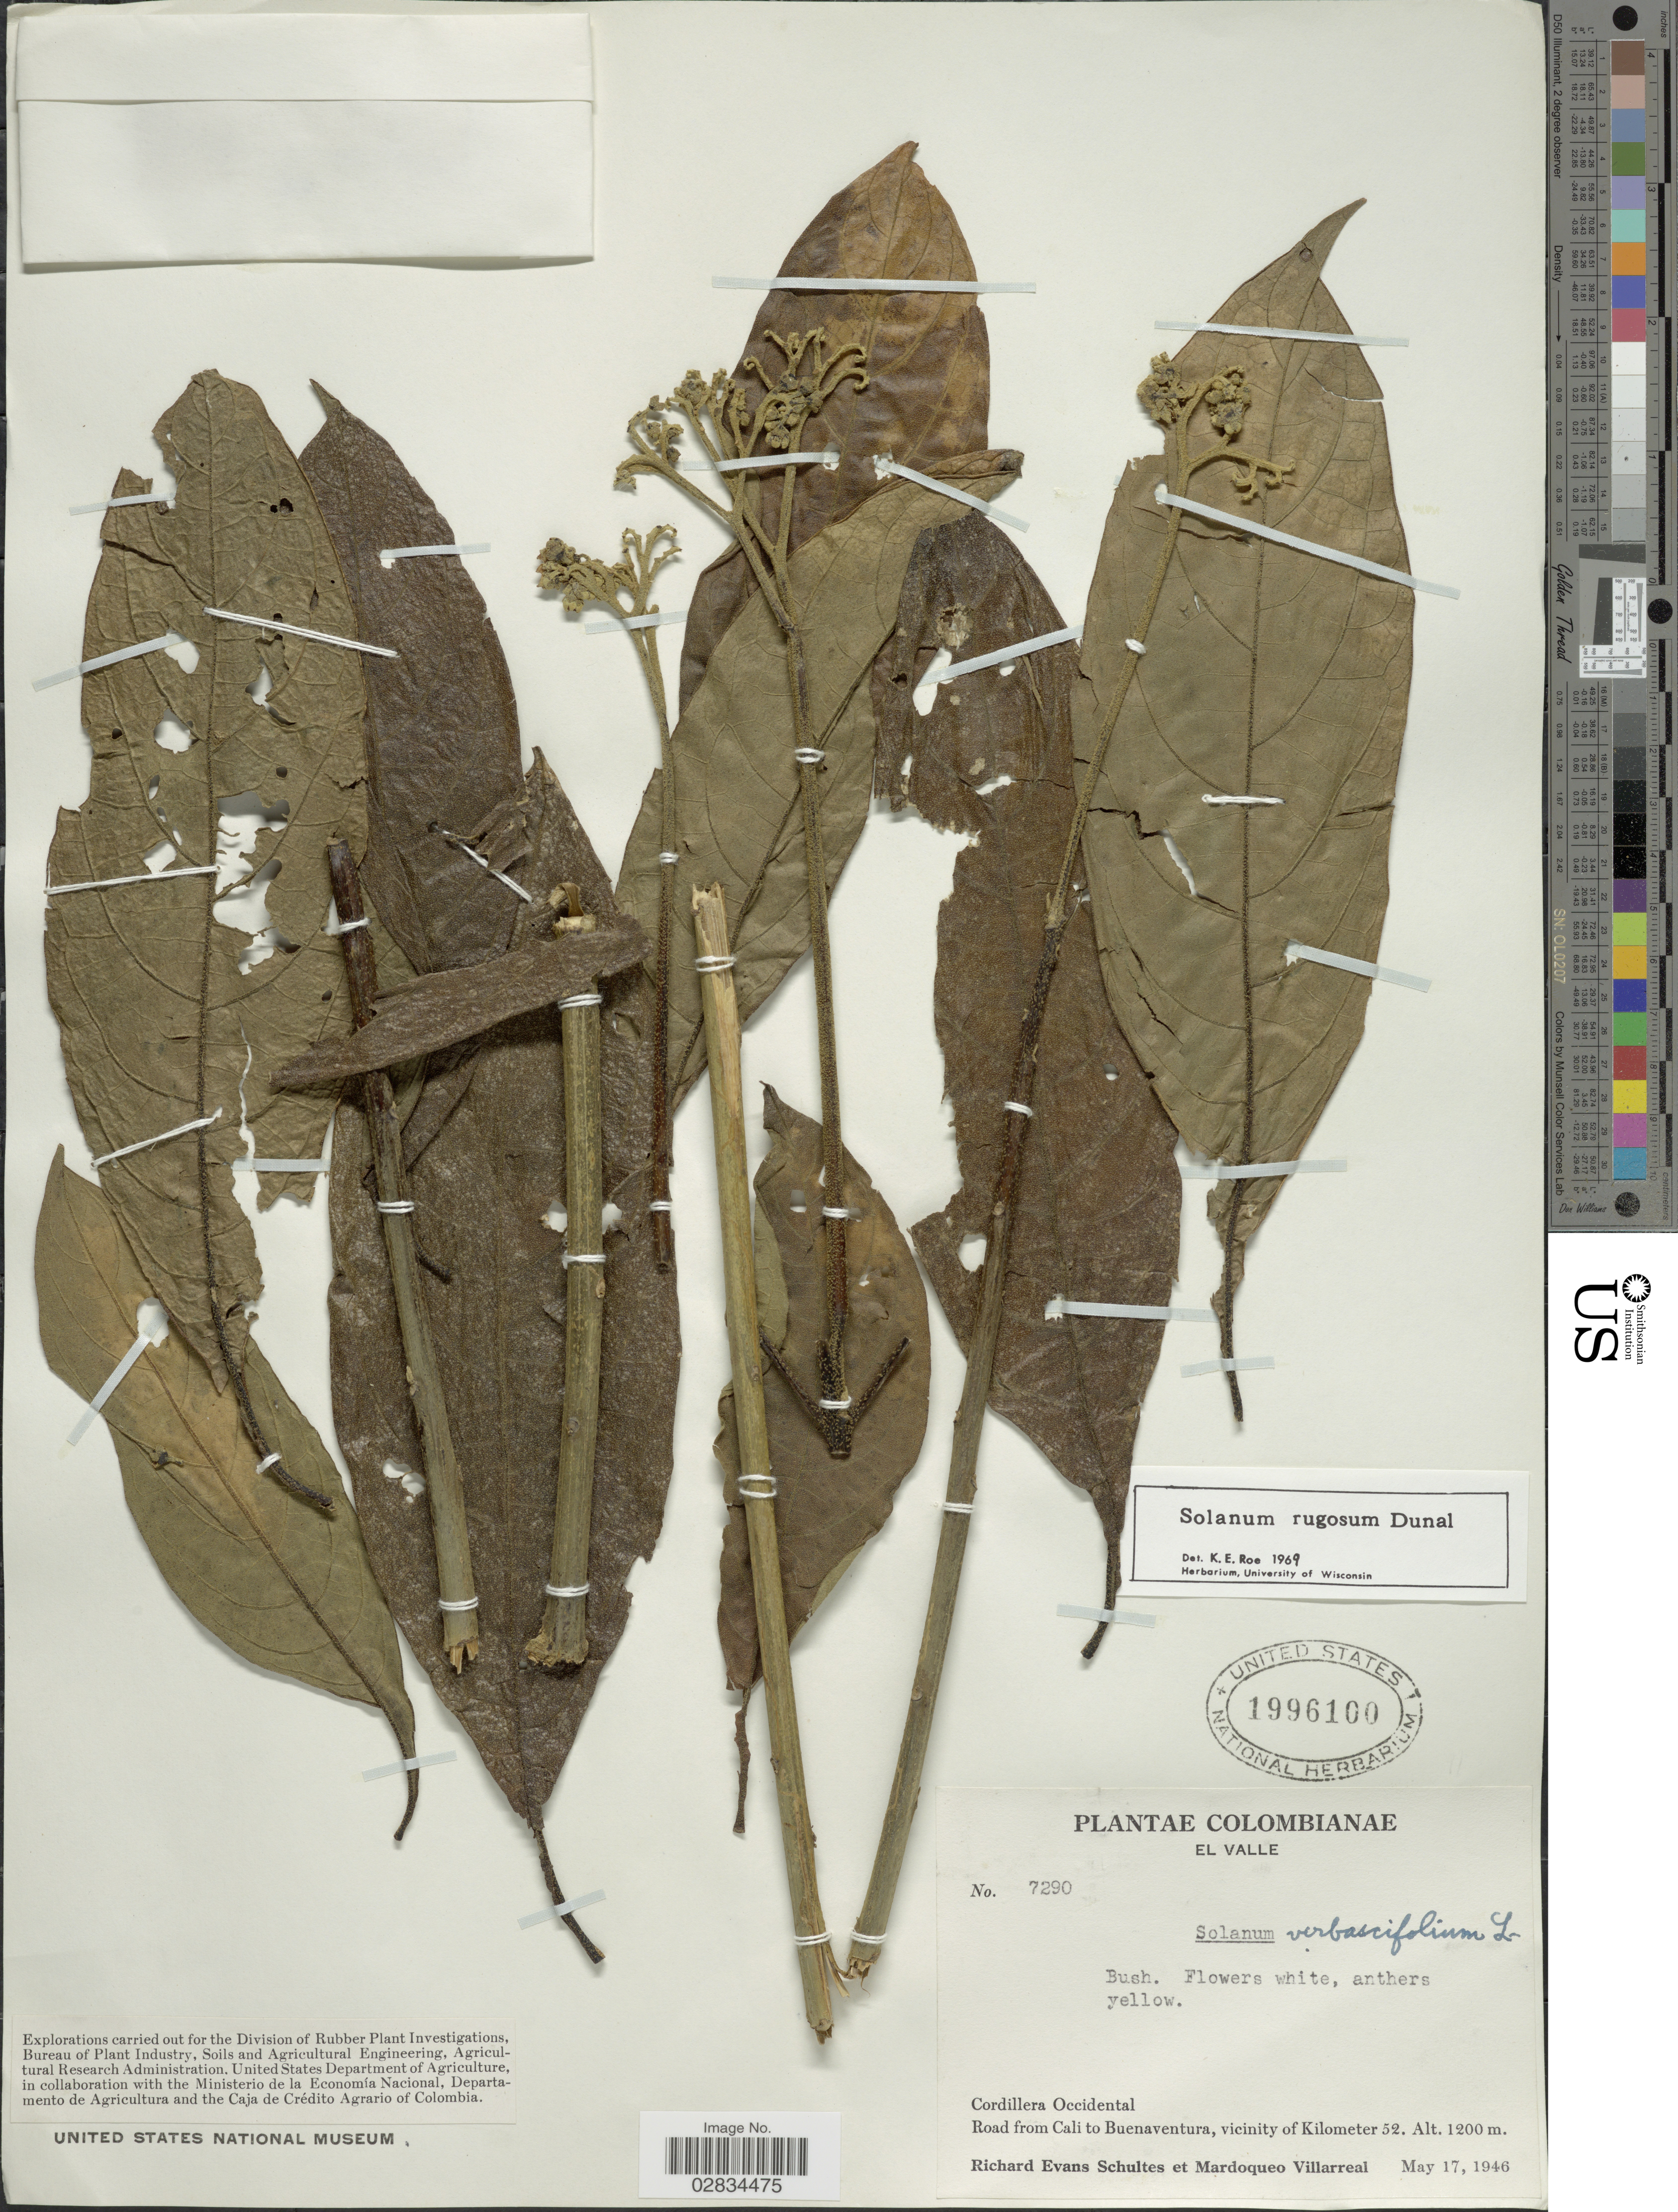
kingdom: Plantae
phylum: Tracheophyta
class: Magnoliopsida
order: Solanales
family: Solanaceae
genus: Solanum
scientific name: Solanum rugosum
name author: Dunal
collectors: R. E. Schultes & M. Villarreal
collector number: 7290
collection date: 1946-05-17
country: Colombia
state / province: Valle del Cauca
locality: El Valle. Cordillera Occidental. Road from Cali to Buenaventura, vicinity of Kilometer 52.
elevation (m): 1200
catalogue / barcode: US 1996100